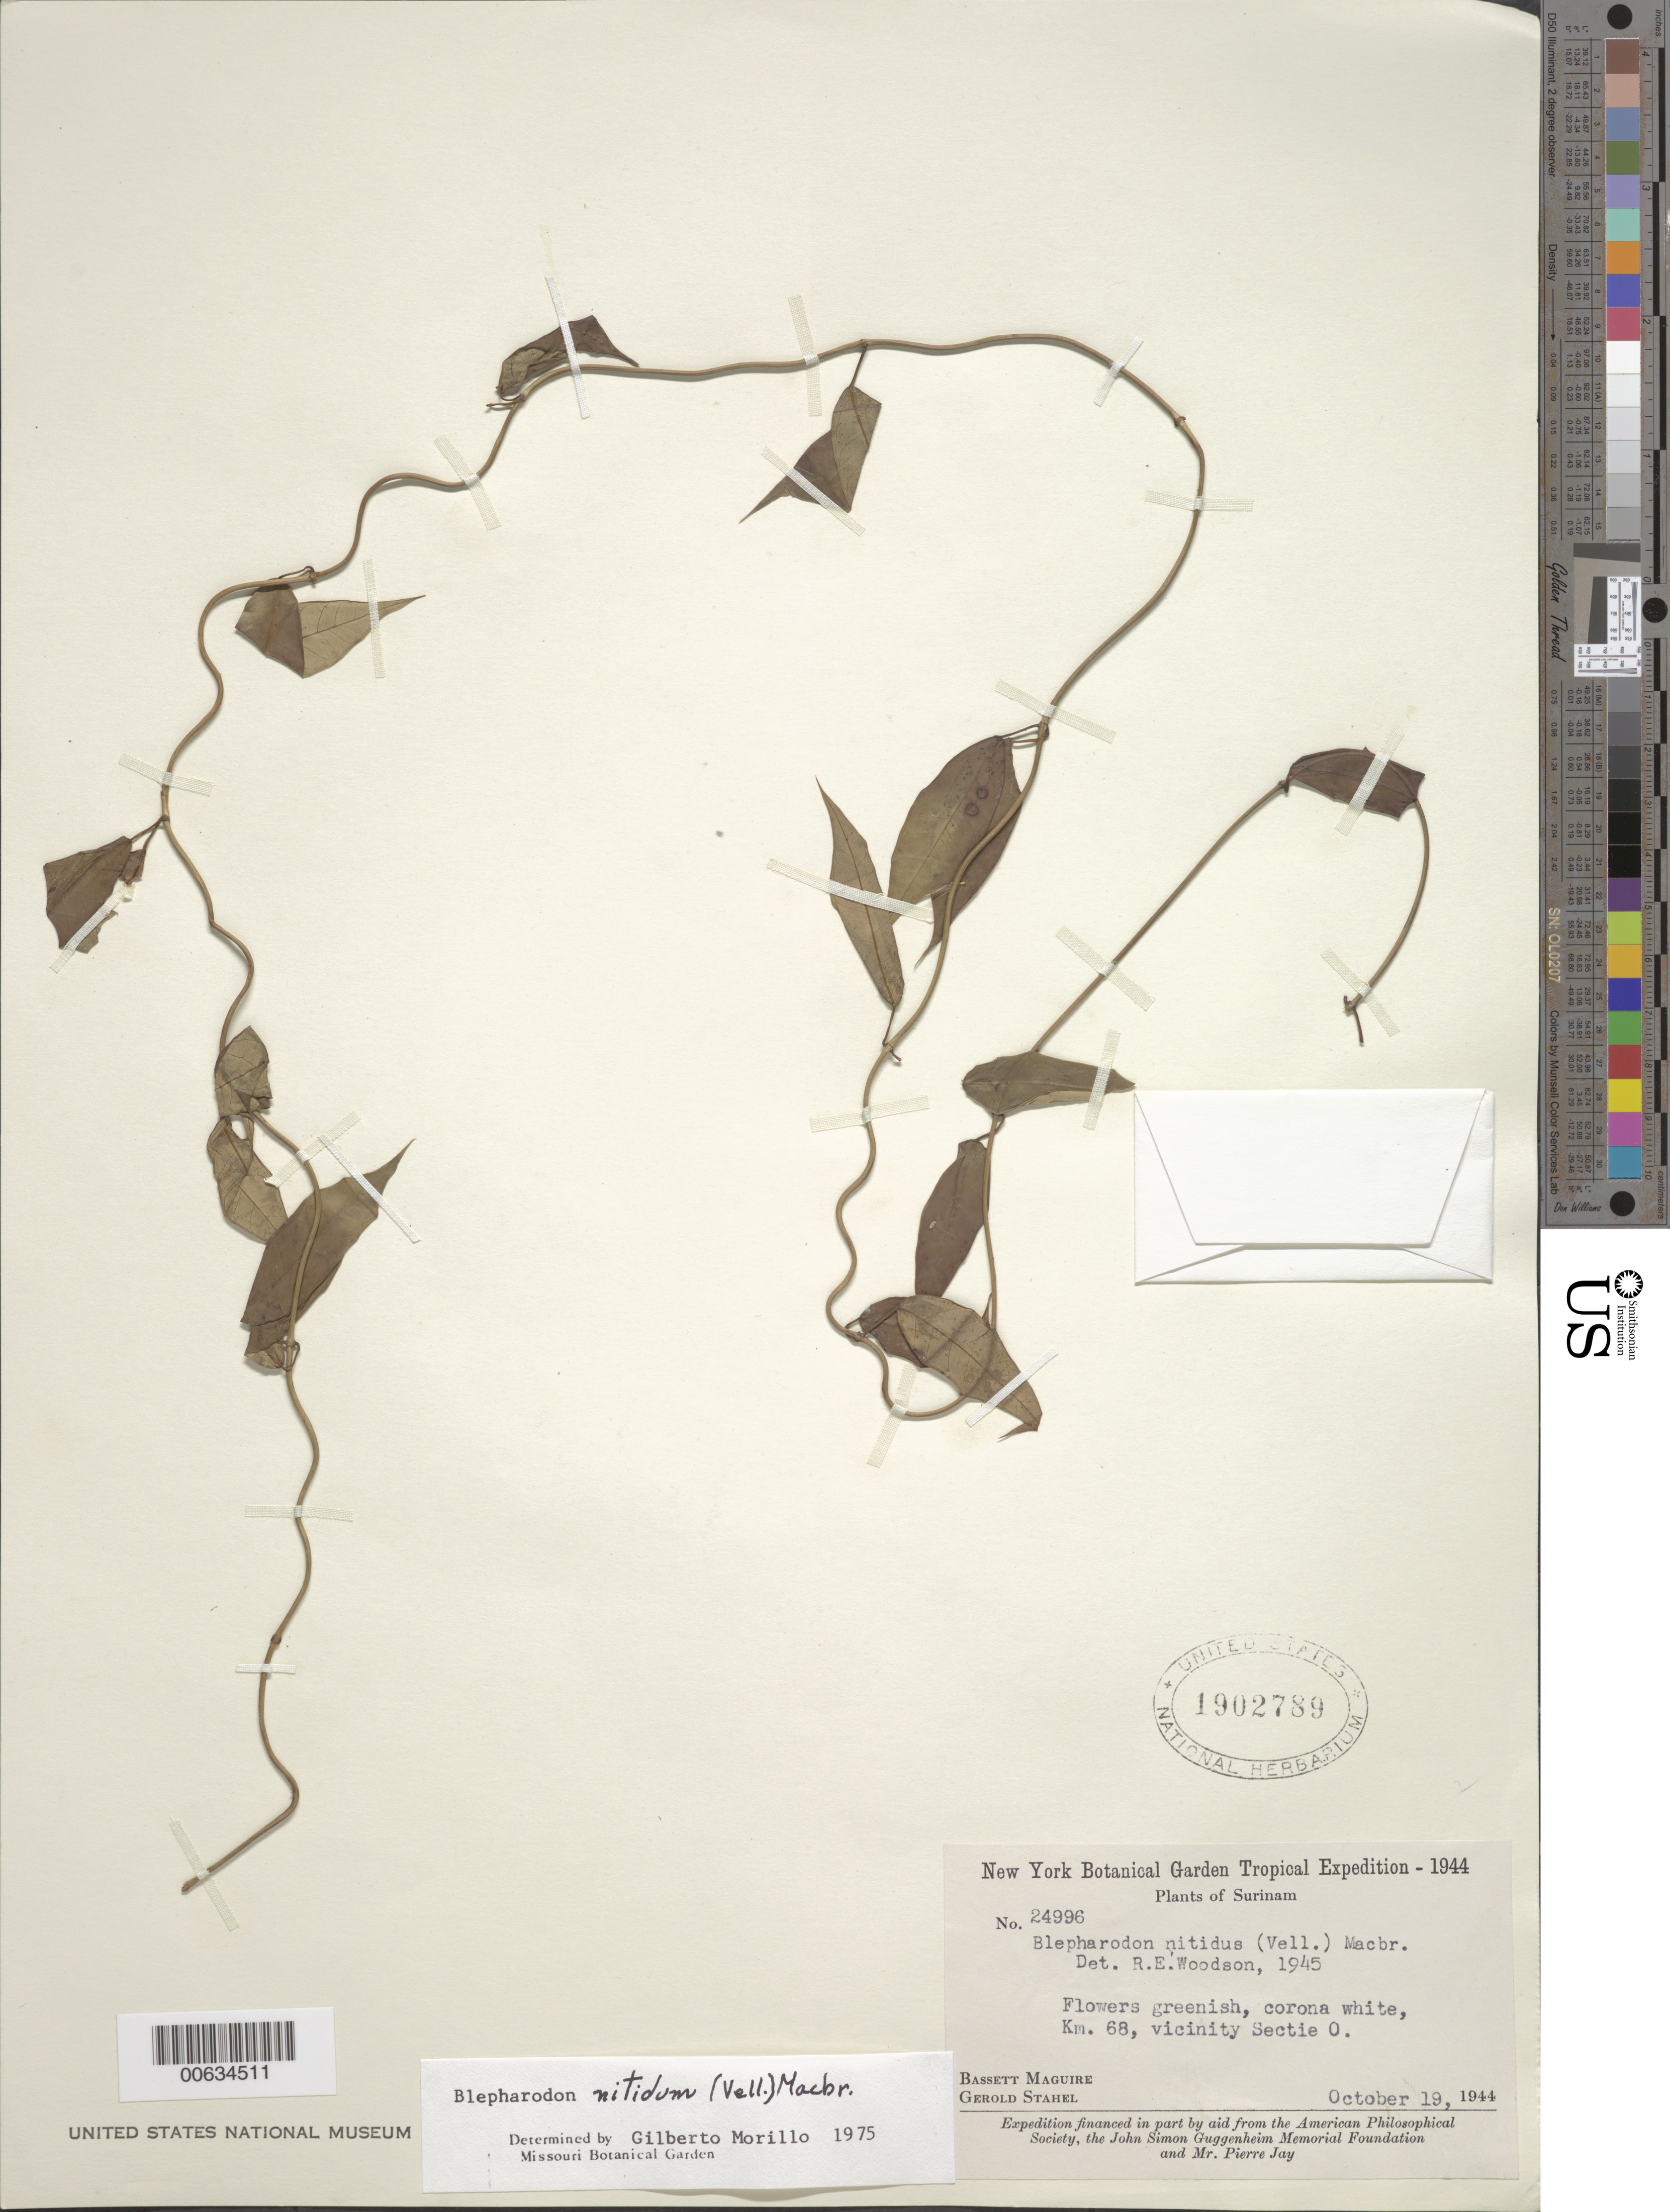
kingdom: Plantae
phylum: Tracheophyta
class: Magnoliopsida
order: Gentianales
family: Apocynaceae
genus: Blepharodon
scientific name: Blepharodon nitidus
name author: (Vell.) J.F. Macbr.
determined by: Morillo, G. N.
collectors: B. Maguire & G. Stahel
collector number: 24996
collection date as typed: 19-Oct-44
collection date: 1944-10-19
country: Suriname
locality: Sectie O, km 68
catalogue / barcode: US 1902789